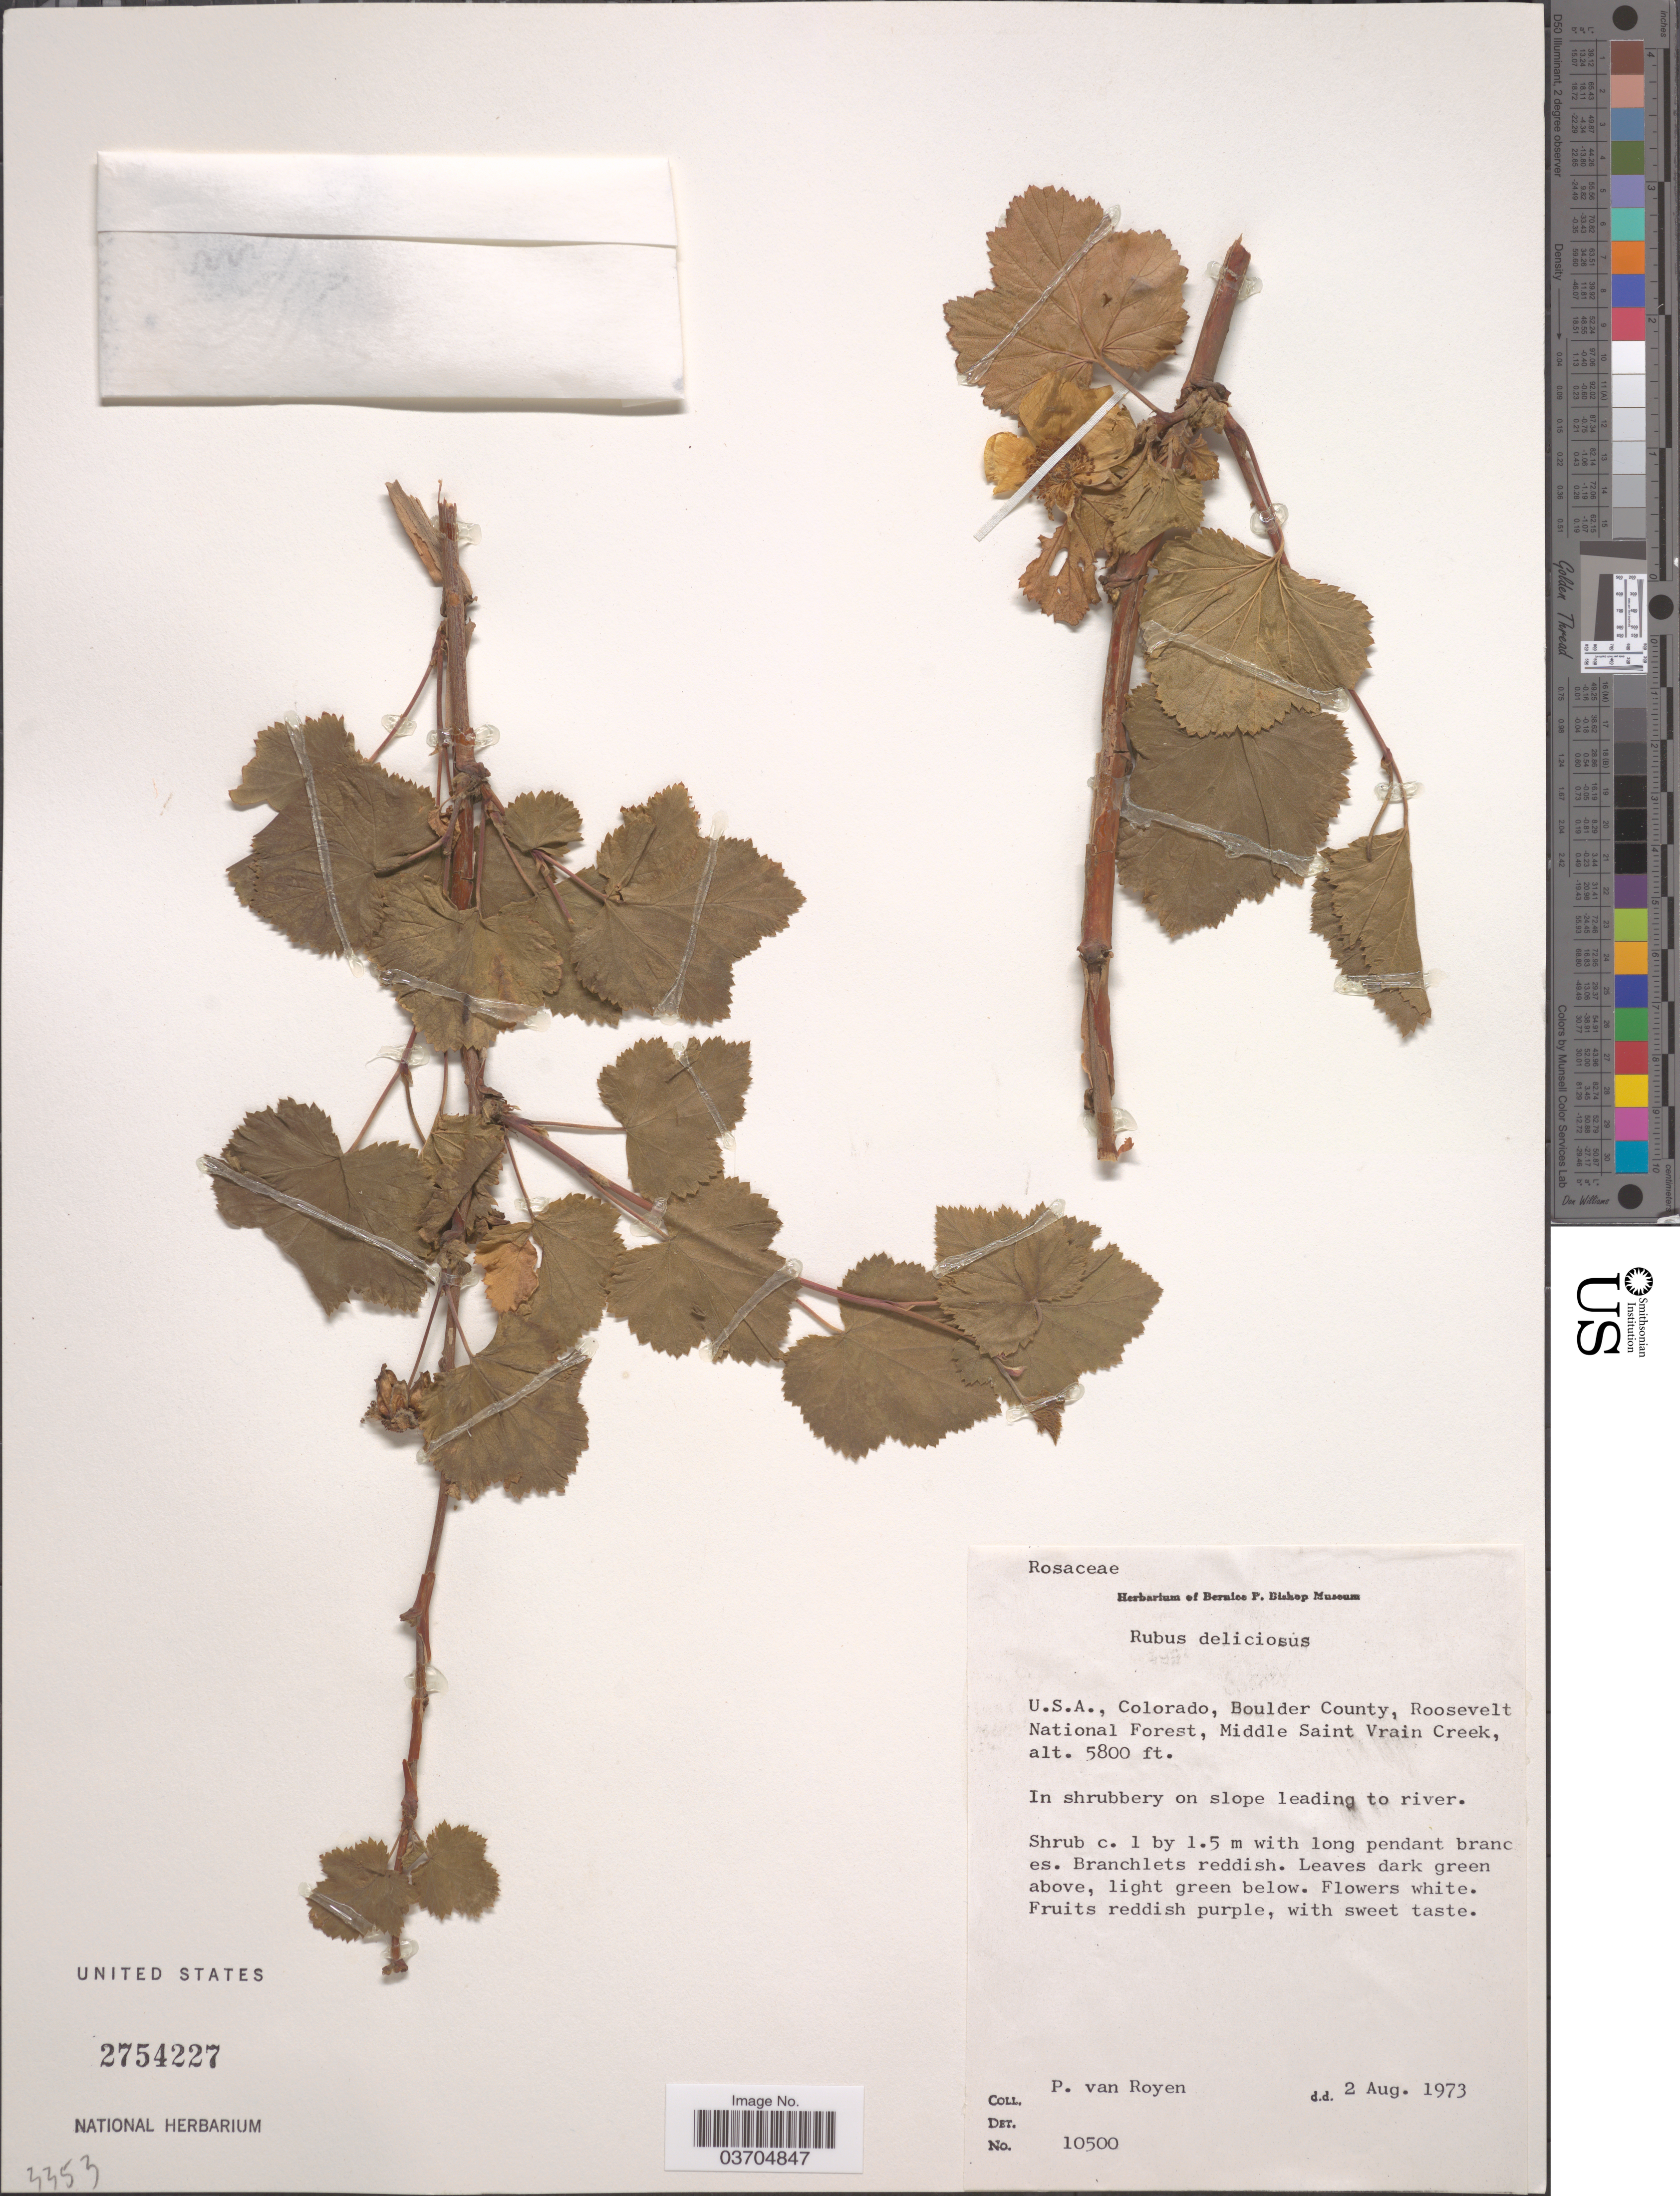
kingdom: Plantae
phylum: Tracheophyta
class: Magnoliopsida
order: Rosales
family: Rosaceae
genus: Rubus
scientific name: Rubus deliciosus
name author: Torr.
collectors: P. van Royen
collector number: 10500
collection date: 1973-08-02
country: United States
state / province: Colorado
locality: Boulder County, Roosevelt National Forest, Middle Saint Vrain Creek.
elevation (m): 1768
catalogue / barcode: US 2754227